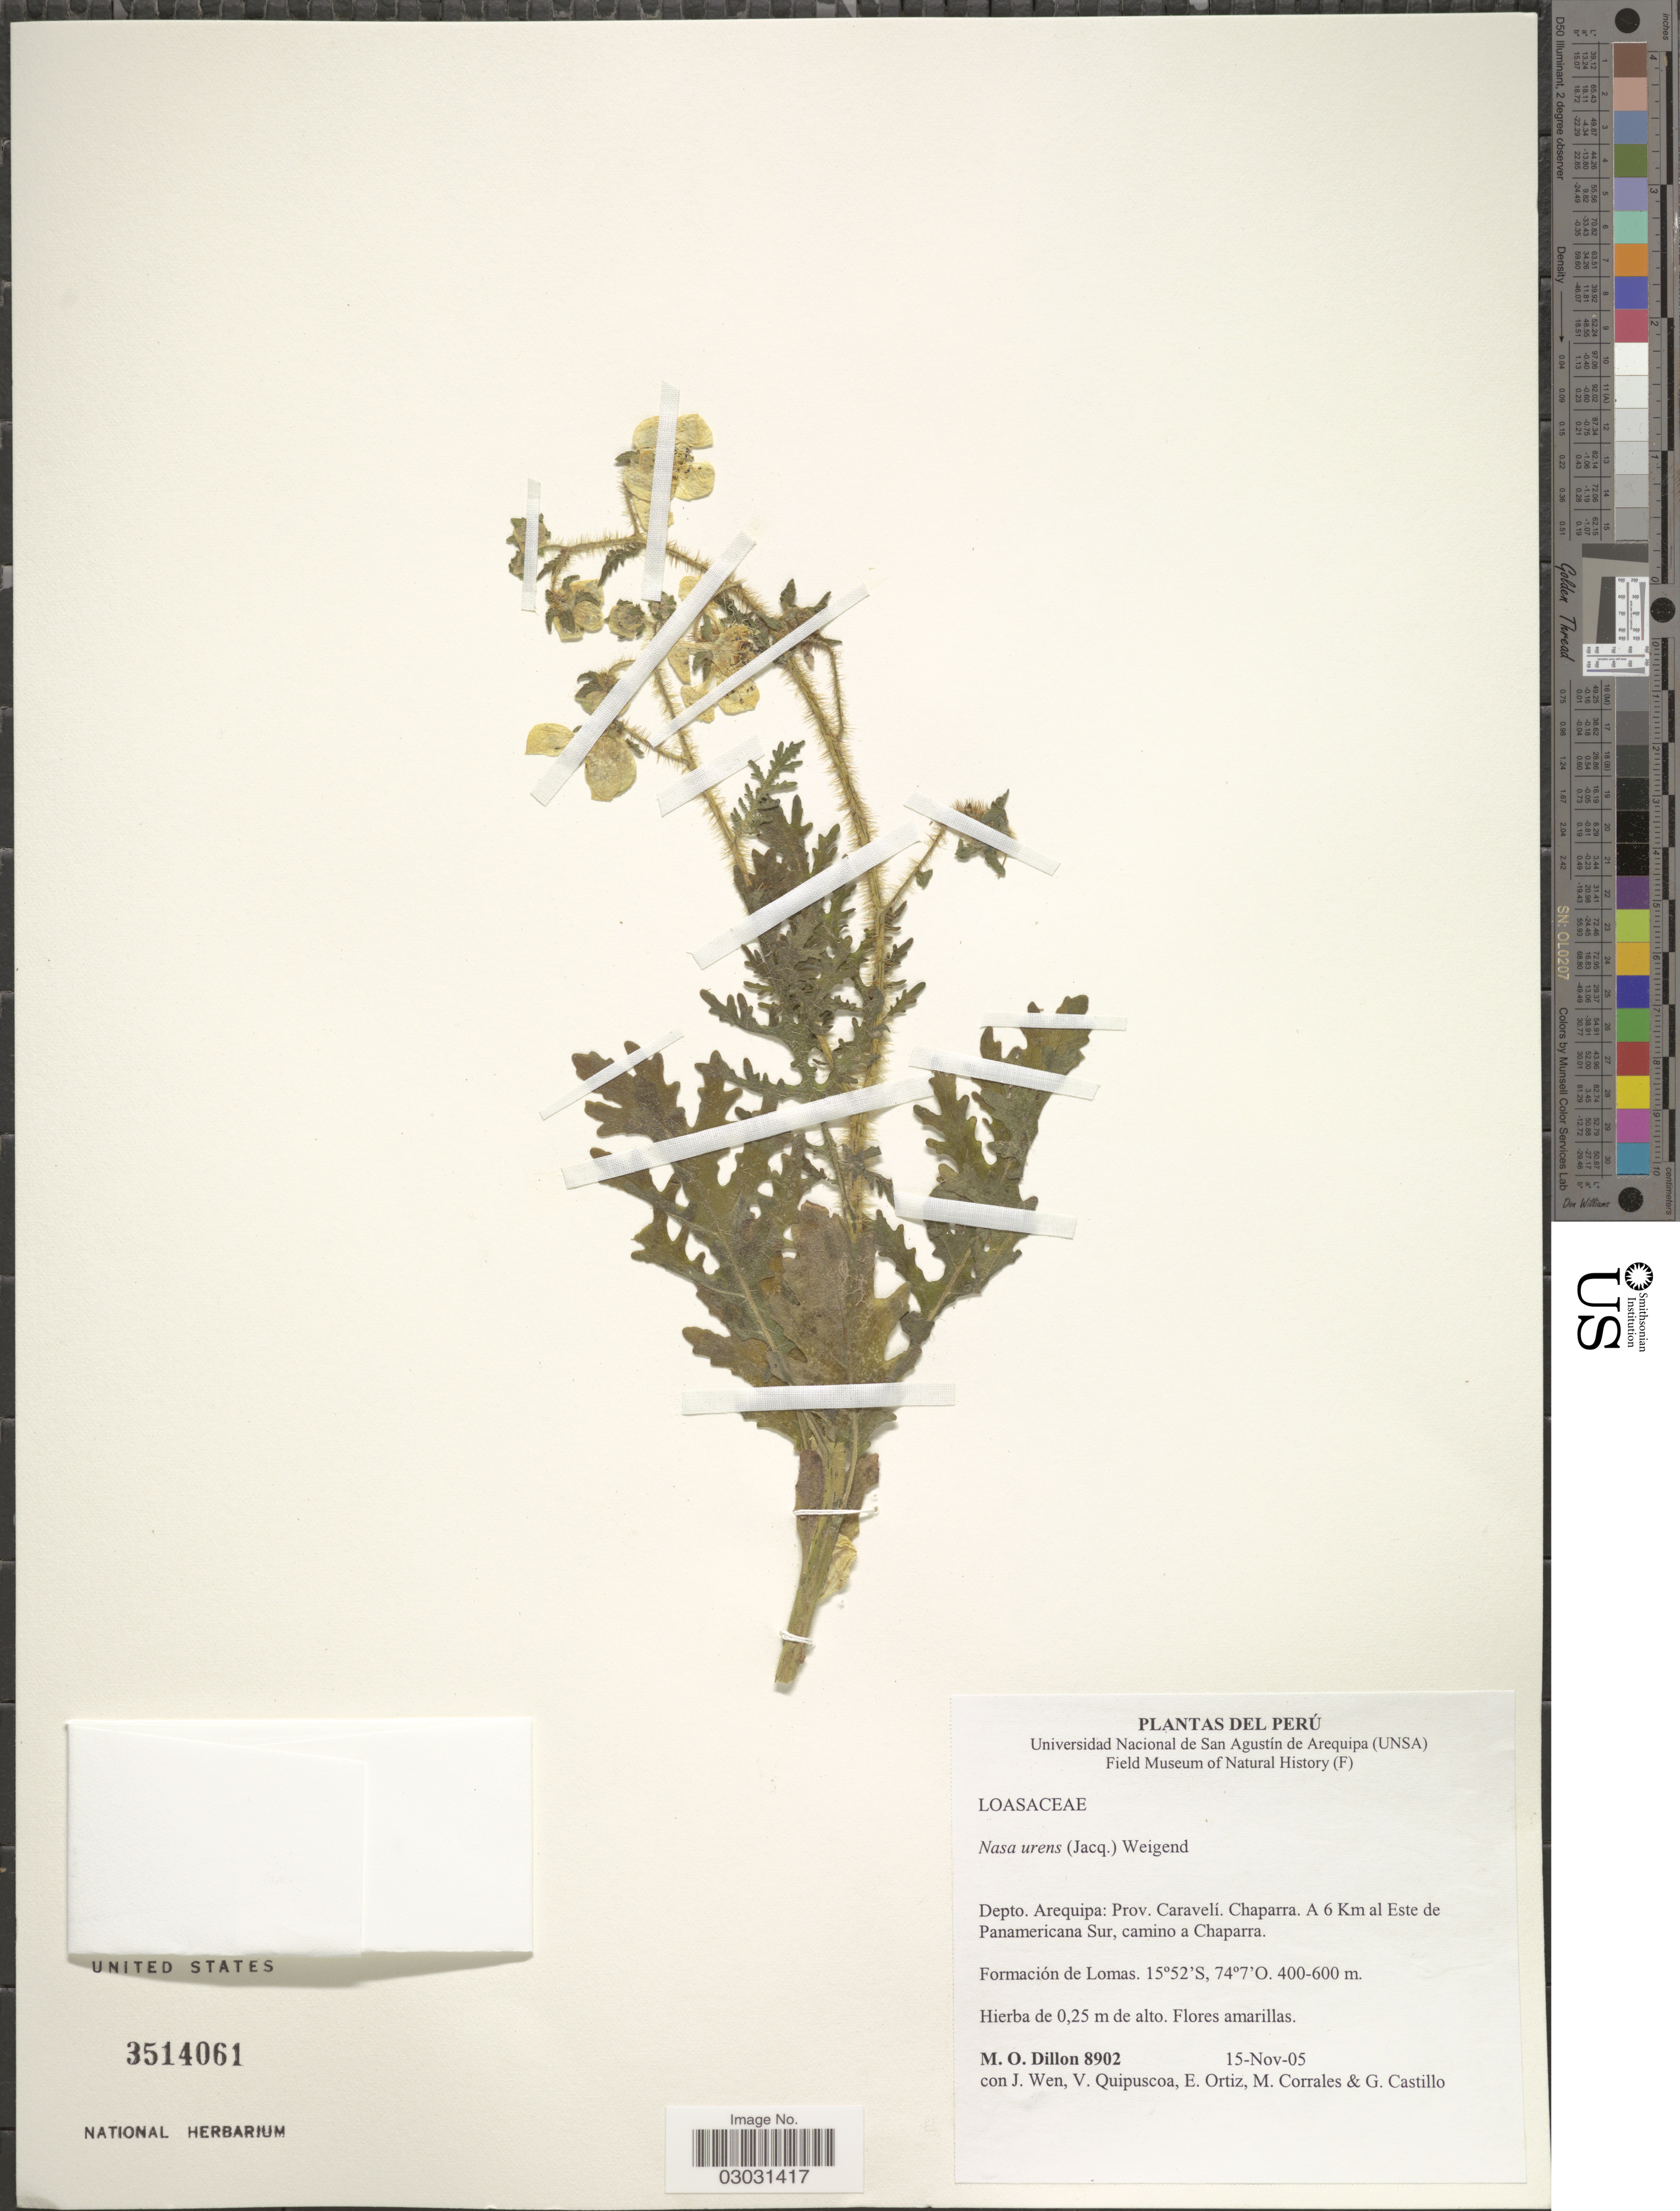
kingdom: Plantae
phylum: Tracheophyta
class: Magnoliopsida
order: Cornales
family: Loasaceae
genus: Nasa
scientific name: Nasa urens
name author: (Jacq.) Weigand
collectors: M. O. Dillon, J. Wen, V. Quipuscoa, E. Ortiz & et al.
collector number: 8902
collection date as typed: Transcribed d/m/y: 15/11/5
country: Peru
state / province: Arequipa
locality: Depto. Arequipa: Prov. Caravelí. Chaparra. A 6 Km al Este de Panamericana Sur, camino a Chaparra.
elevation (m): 400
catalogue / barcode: US 3514061